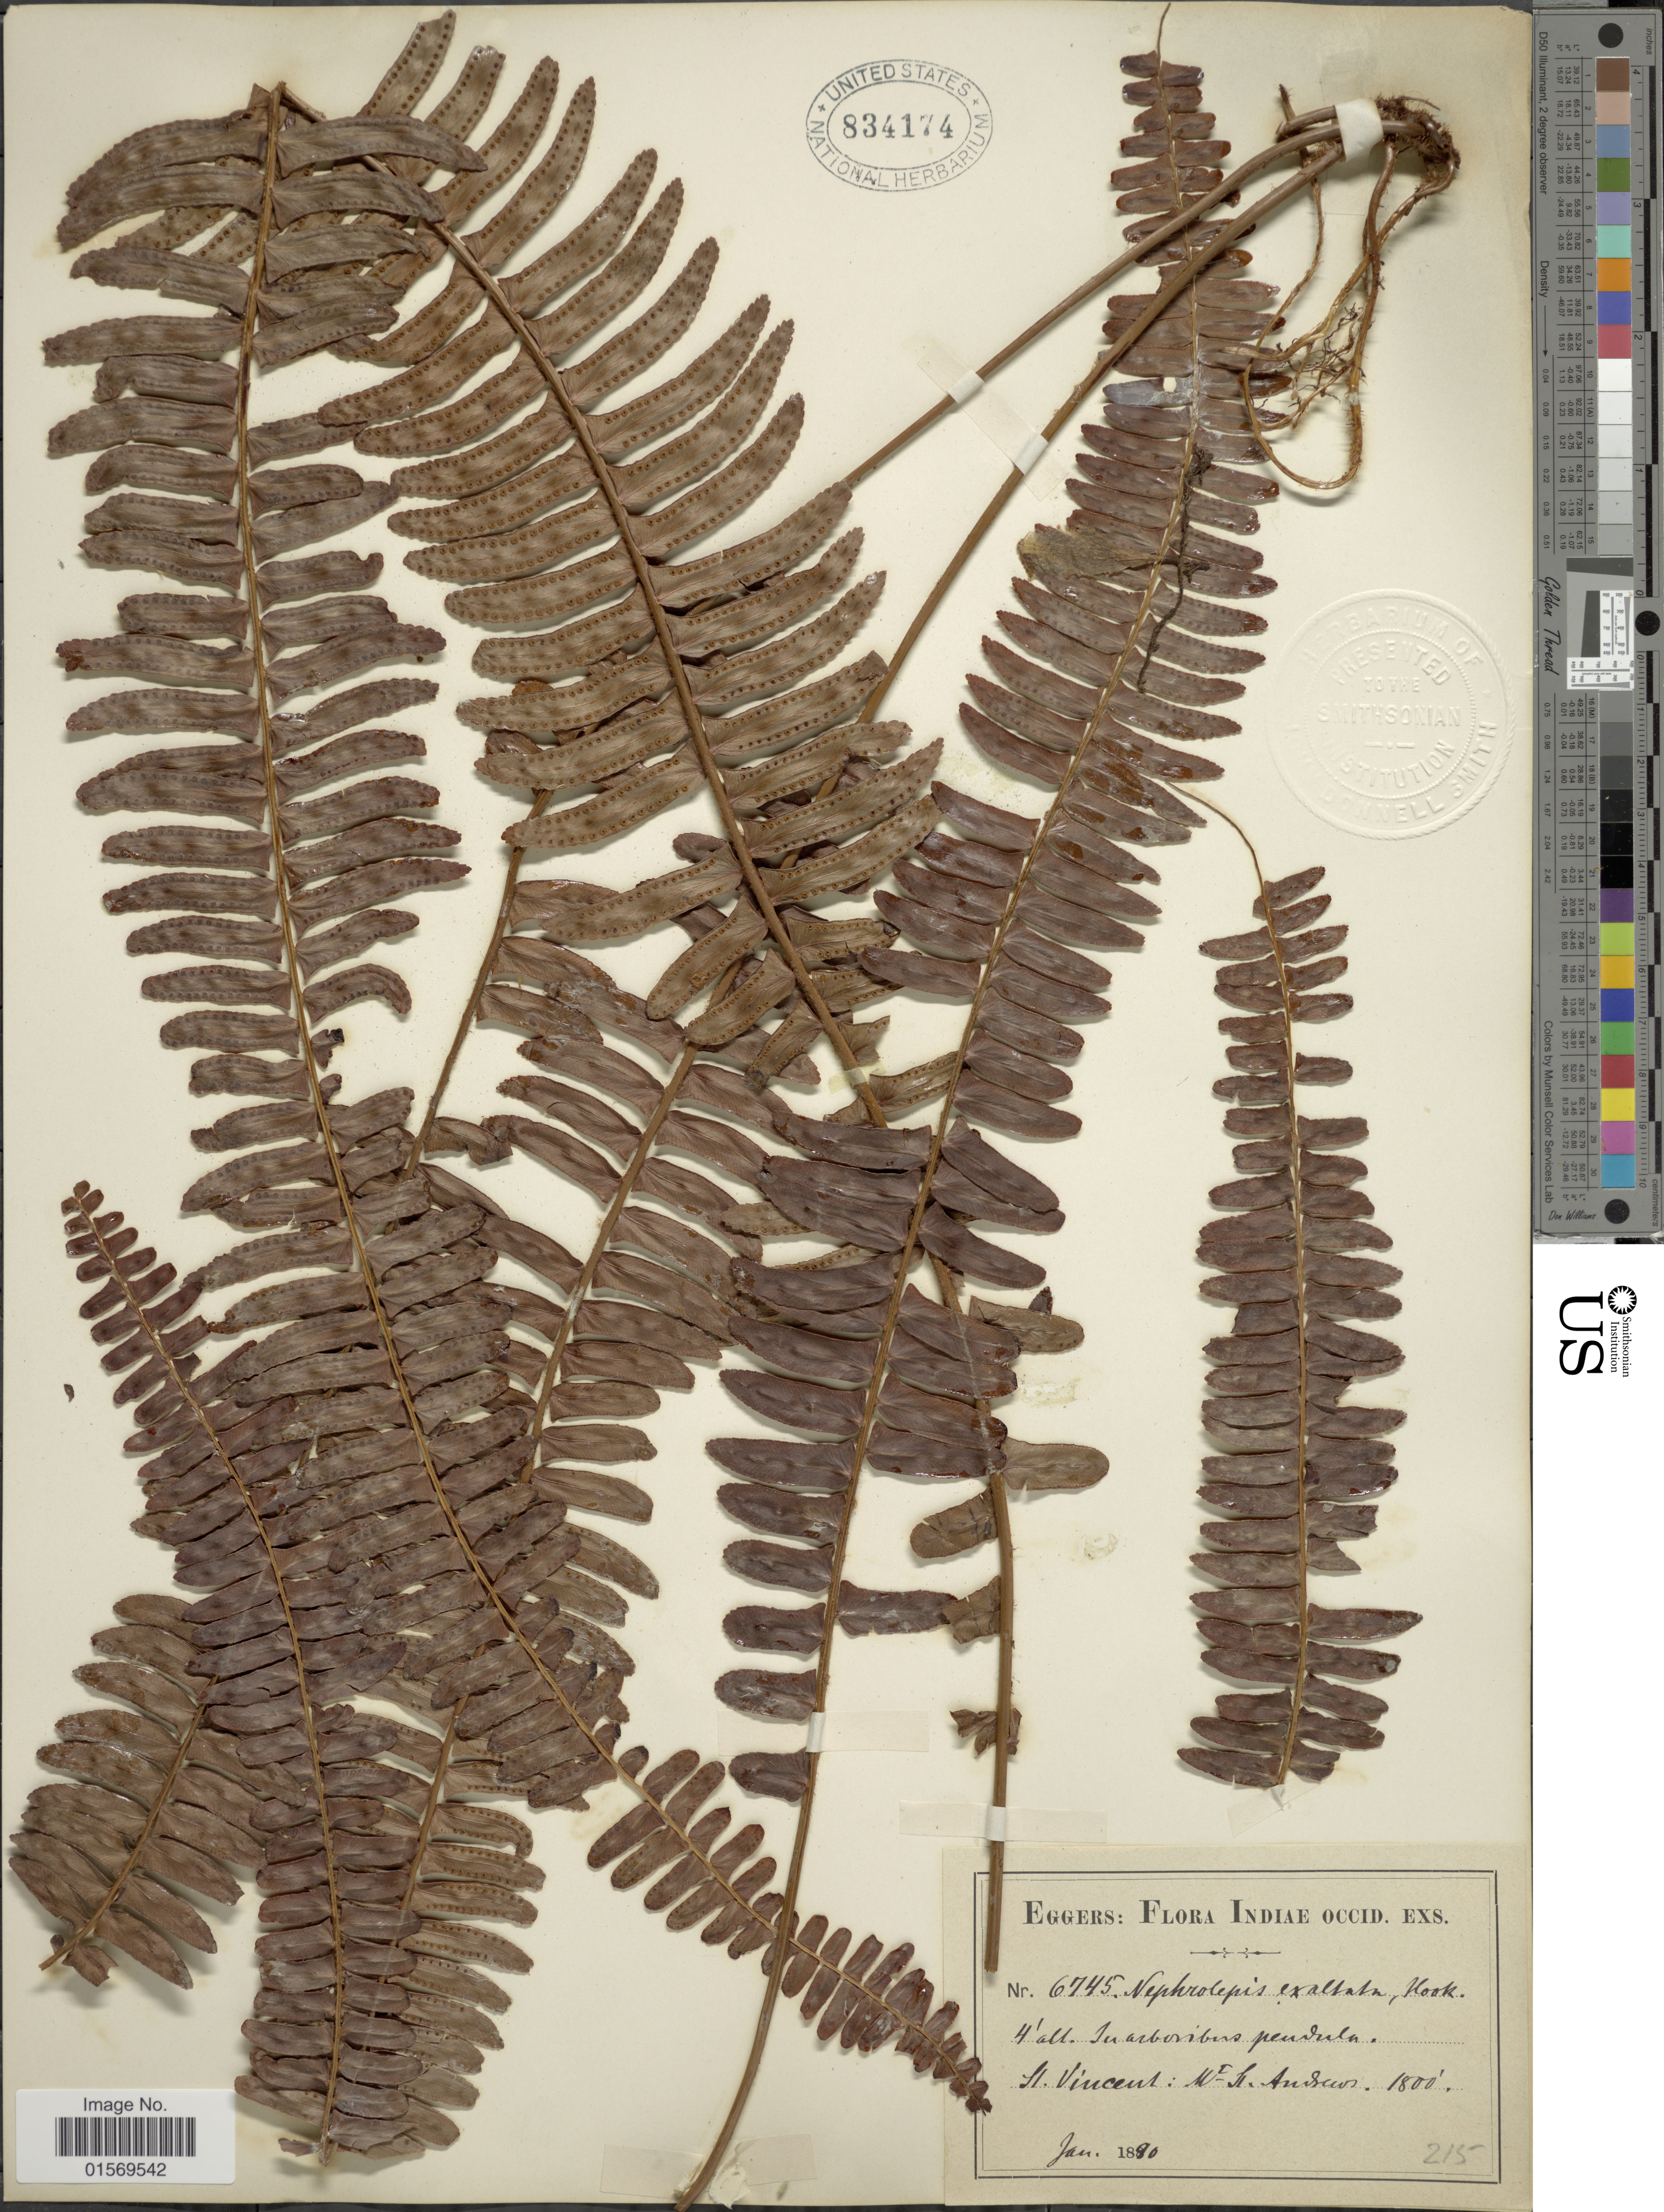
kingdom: Plantae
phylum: Tracheophyta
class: Polypodiopsida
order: Polypodiales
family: Nephrolepidaceae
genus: Nephrolepis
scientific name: Nephrolepis rivularis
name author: (Vahl) Mett. ex Krug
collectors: -. Eggers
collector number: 6745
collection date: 1890-01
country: St. Vincent - Grenadines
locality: Indae Occid. St. Vincent: Mt St Andrews.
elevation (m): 549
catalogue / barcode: US 834174